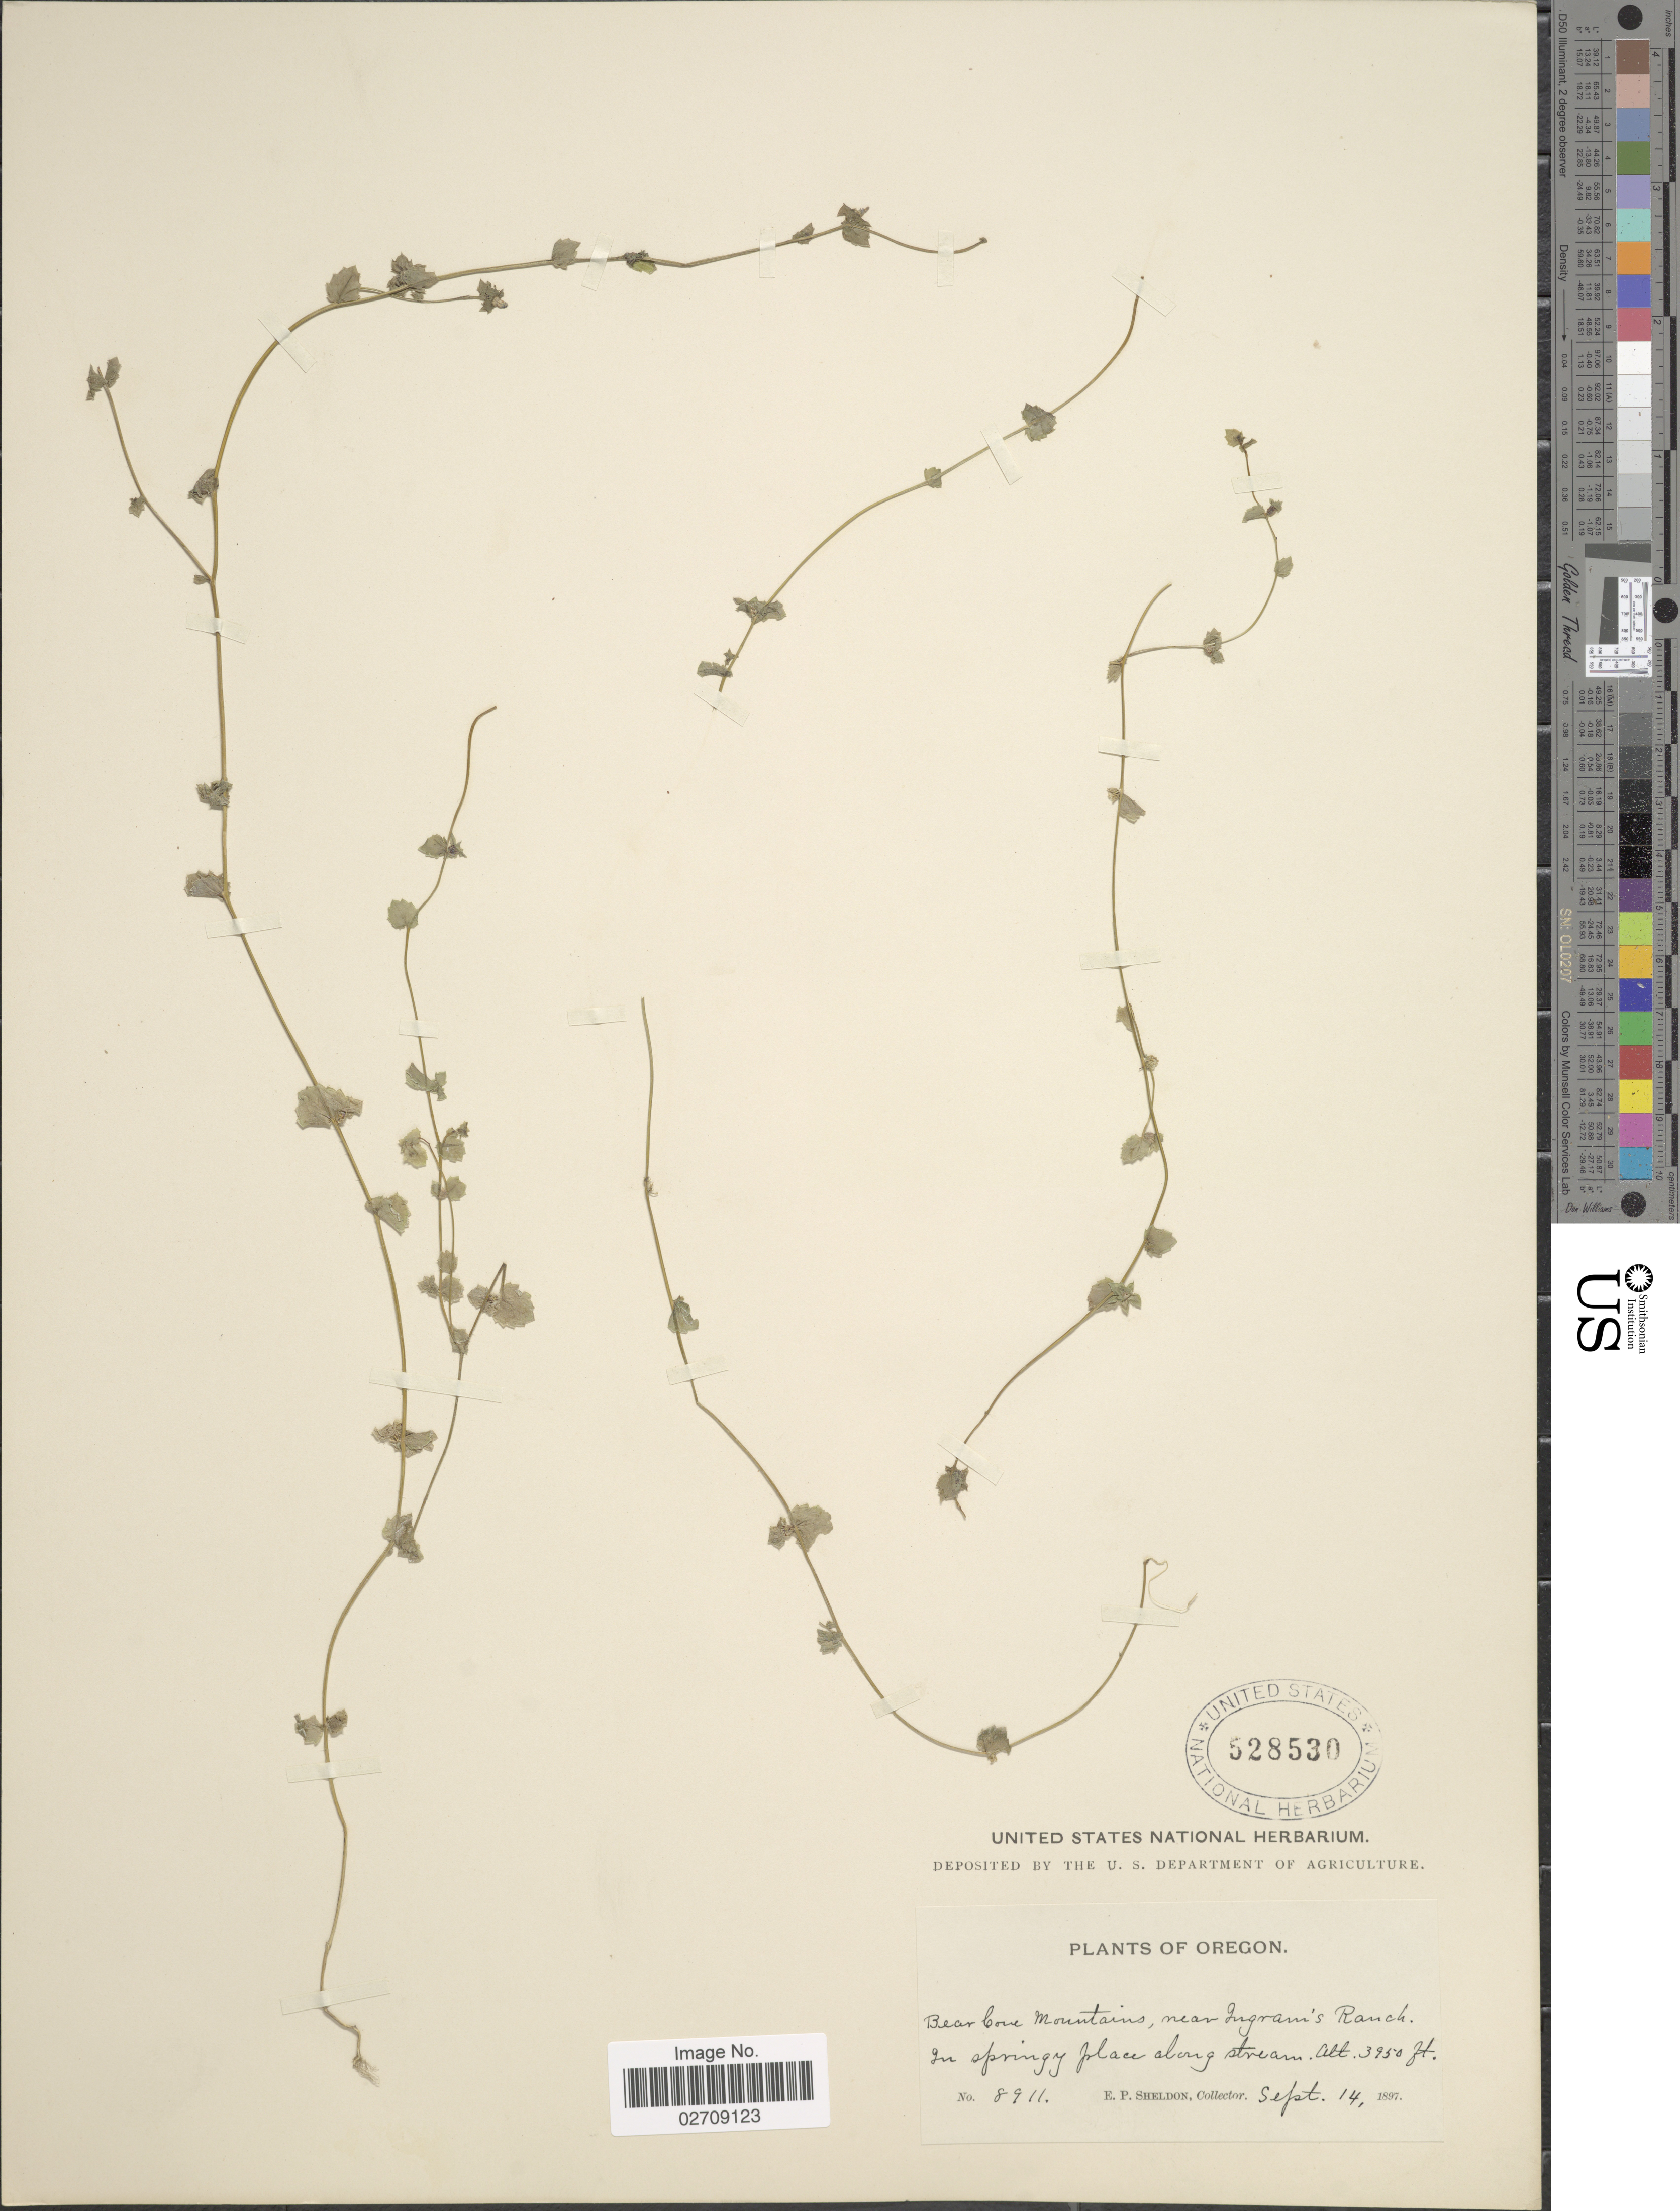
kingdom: Plantae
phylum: Tracheophyta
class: Magnoliopsida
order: Asterales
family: Campanulaceae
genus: Heterocodon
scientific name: Heterocodon rariflorum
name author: Nutt.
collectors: E. P. Sheldon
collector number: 8911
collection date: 1897-09-14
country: United States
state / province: Oregon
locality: Bear Cave Mountains, near Ingram's Ranch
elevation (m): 1204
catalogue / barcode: US 528530